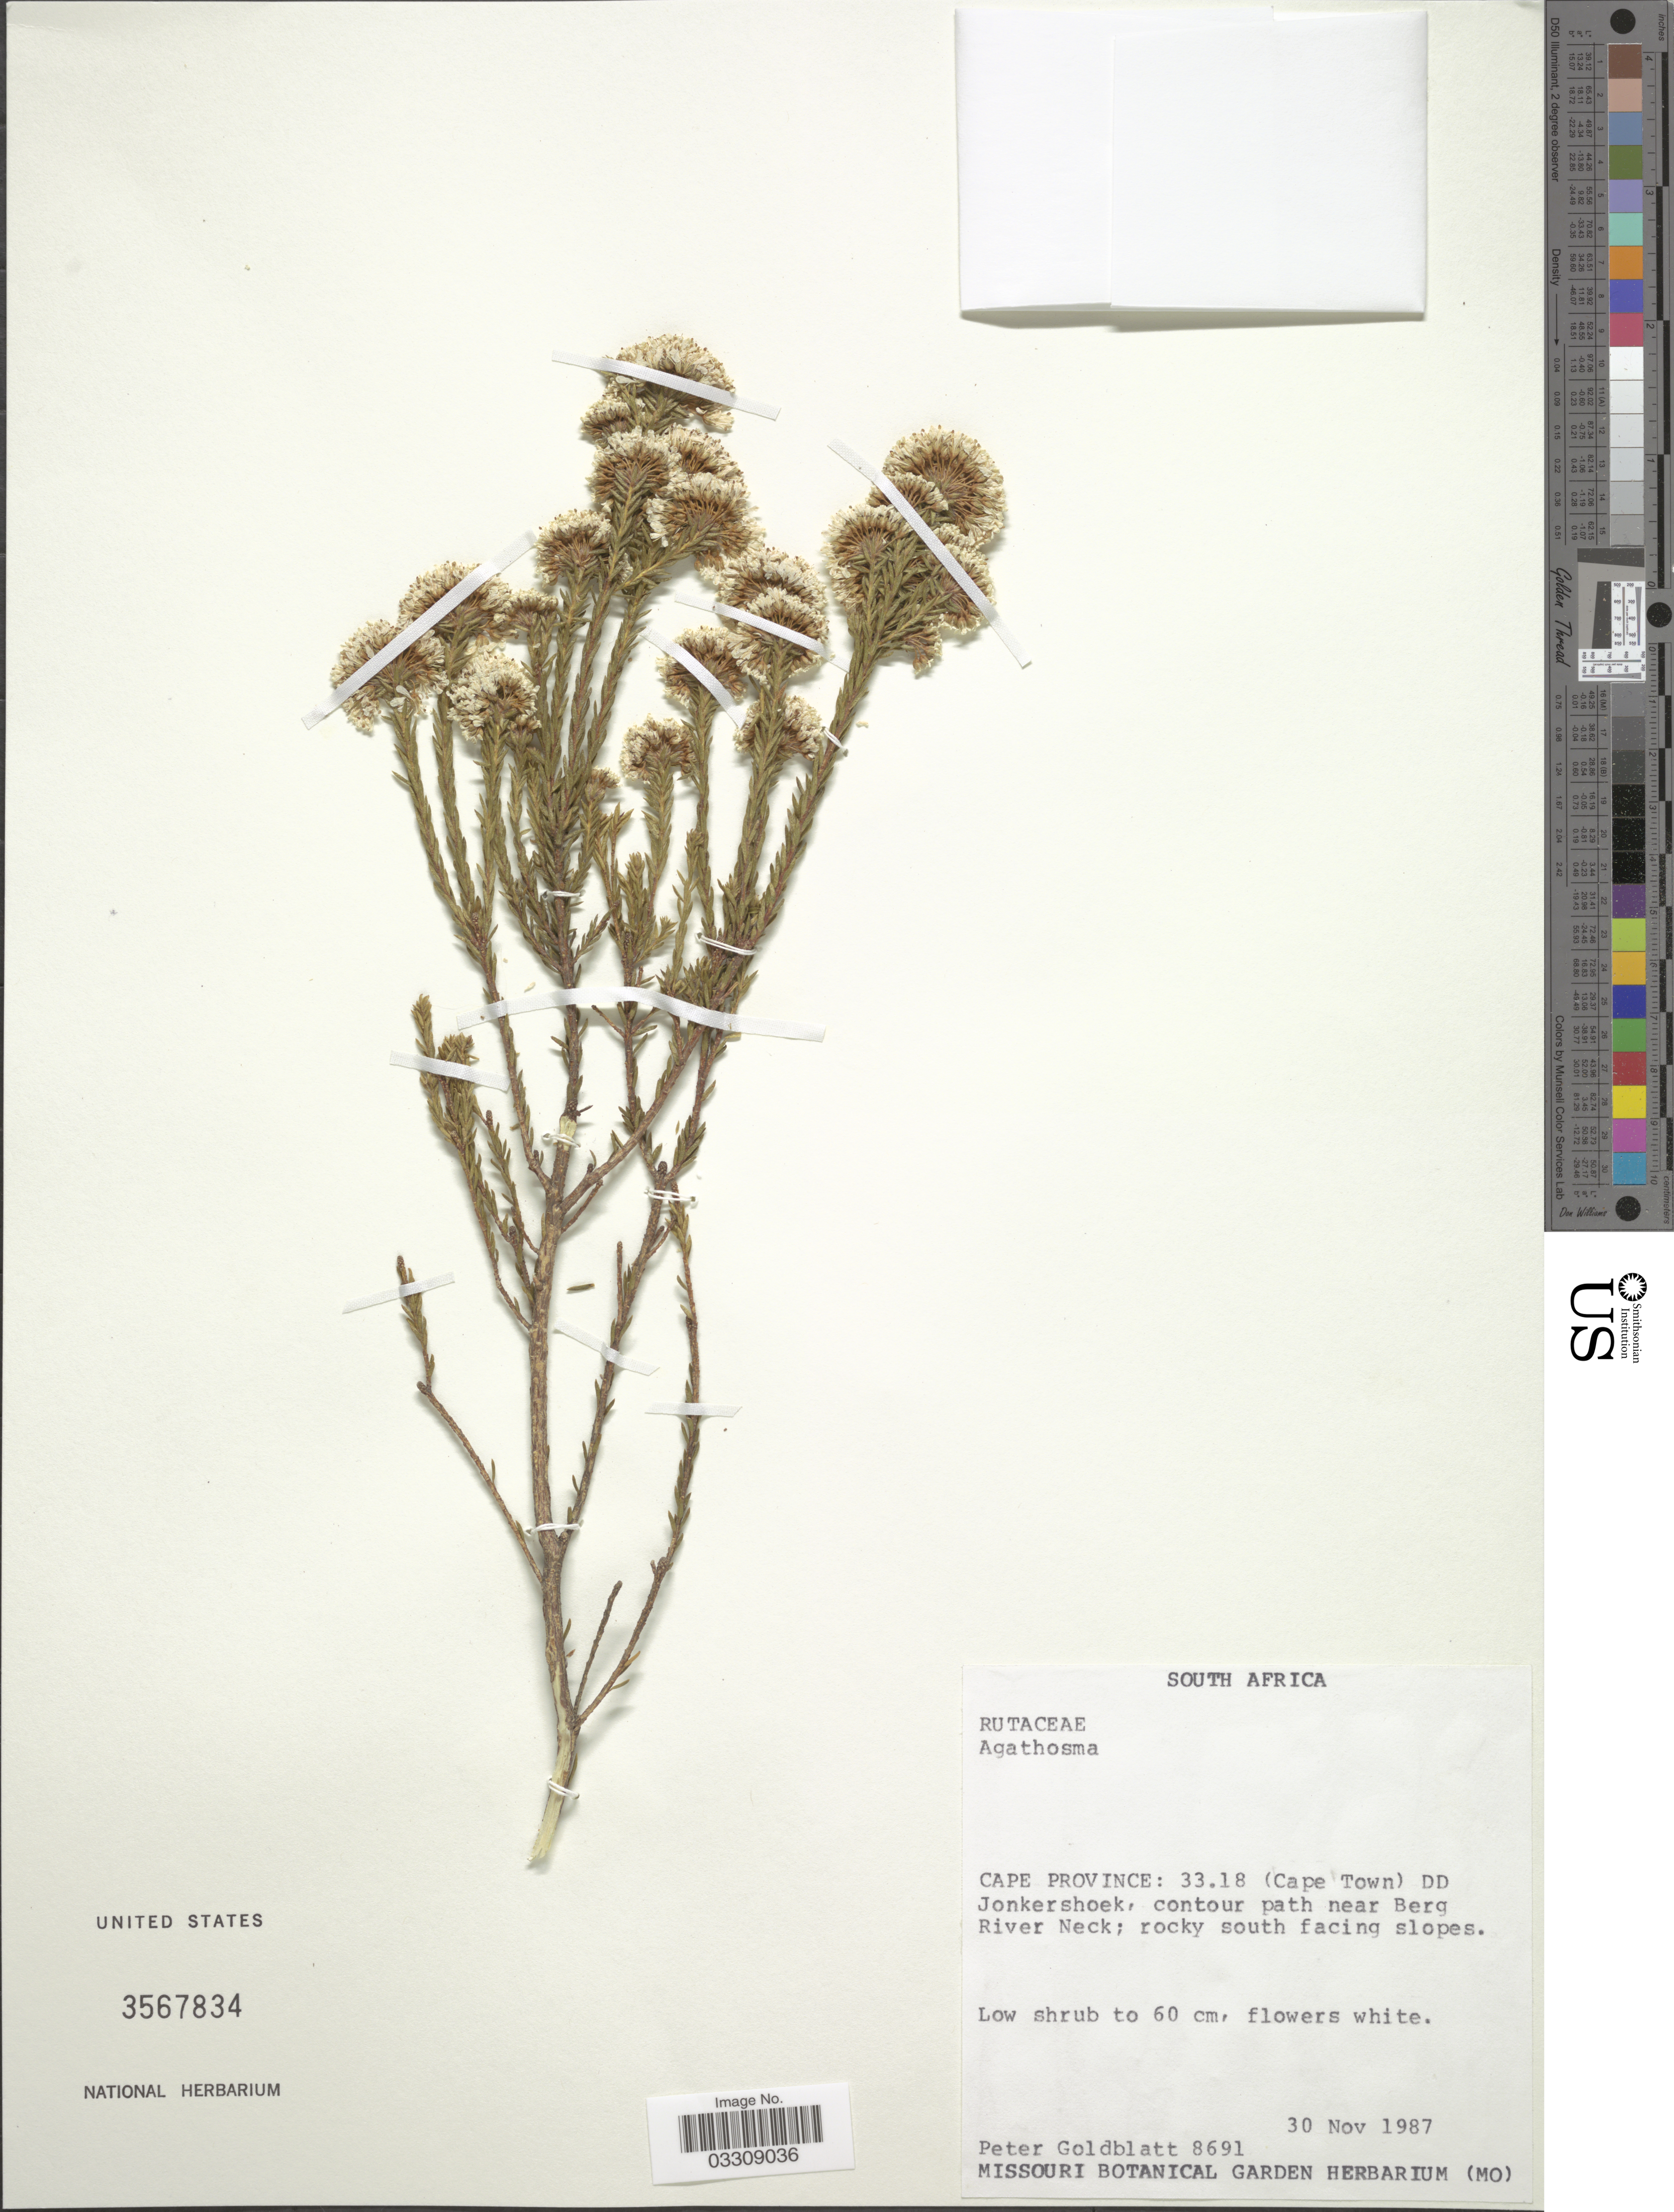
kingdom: Plantae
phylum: Tracheophyta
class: Magnoliopsida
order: Sapindales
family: Rutaceae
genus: Agathosma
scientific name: Agathosma sp.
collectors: P. Goldblatt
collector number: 8691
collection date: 1987-11-30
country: South Africa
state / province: Western Cape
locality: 33.18 (Cape Town) DD Jonkershoek, contour path near Berg River Neck; rocky south facing slopes.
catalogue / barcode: US 3567834